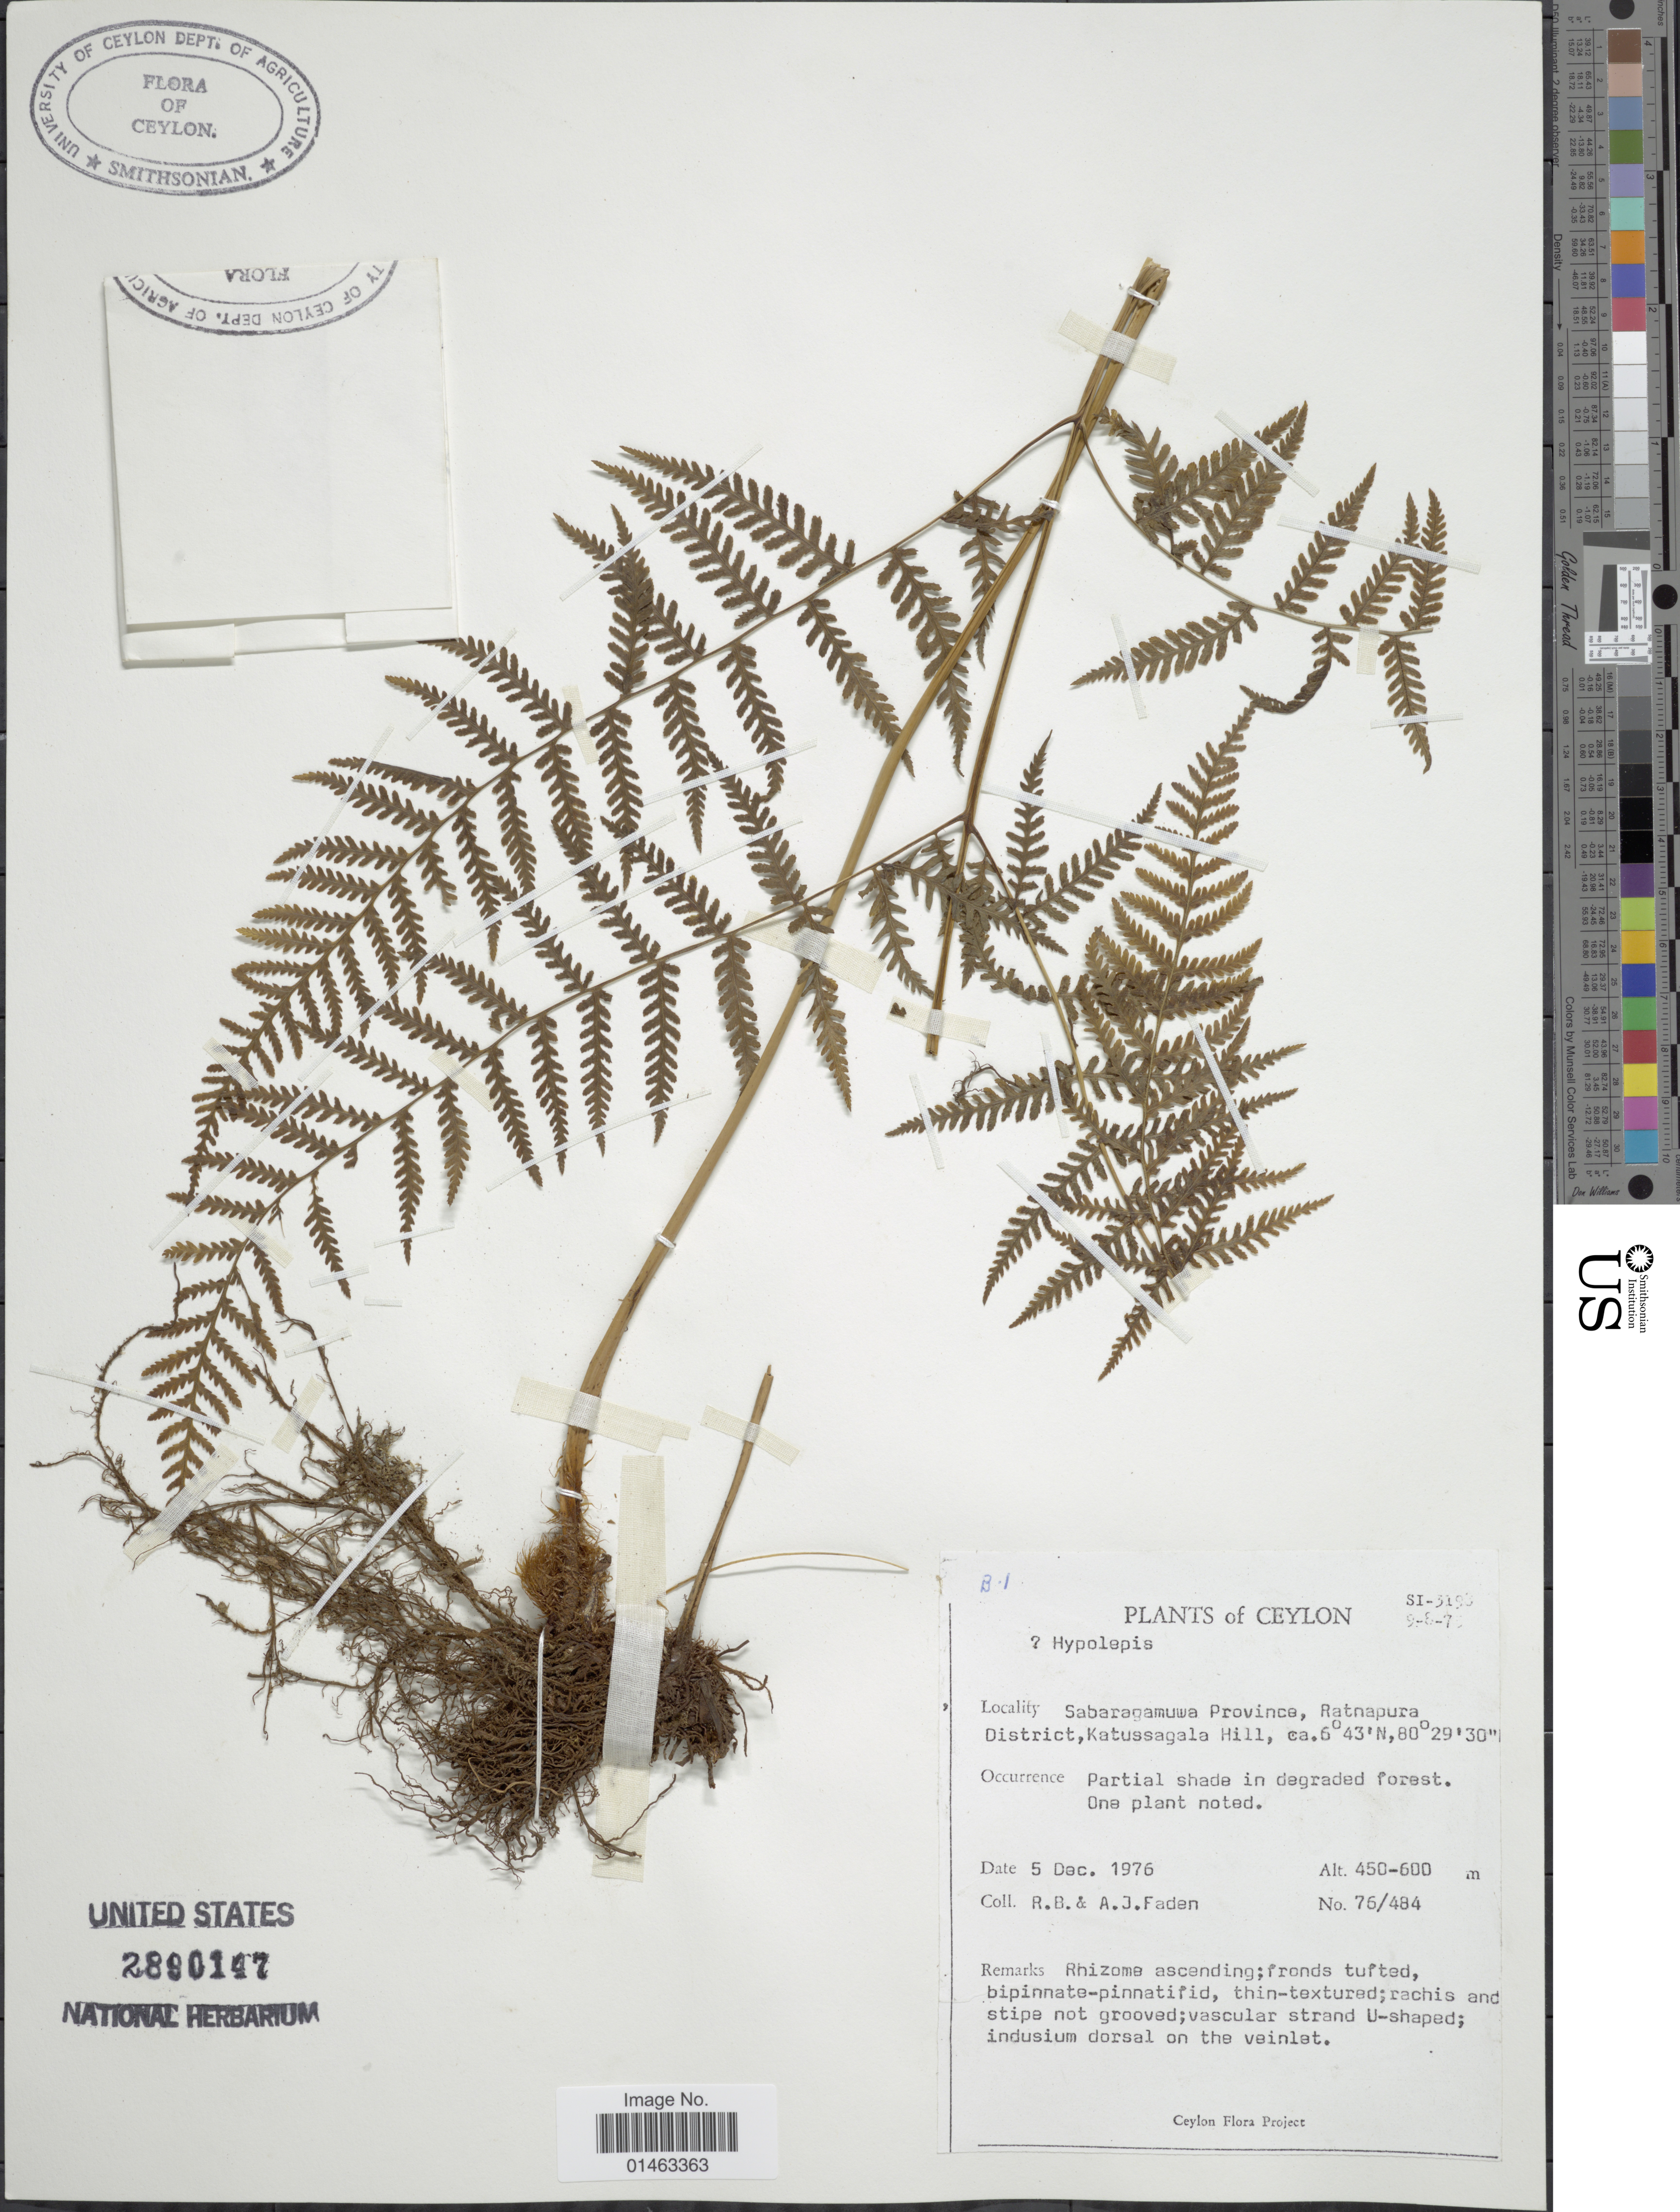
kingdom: Plantae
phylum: Tracheophyta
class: Polypodiopsida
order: Polypodiales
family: Dennstaedtiaceae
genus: Hypolepis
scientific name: Hypolepis sp.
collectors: R. B. Faden & A. J. Faden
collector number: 76/484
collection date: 1976-12-05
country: Sri Lanka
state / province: Sabaragamuwa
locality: Ceylon, Sabaragamuwa Province, Ratnapura District, Katussagala Hill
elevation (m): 450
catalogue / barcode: US 2890147